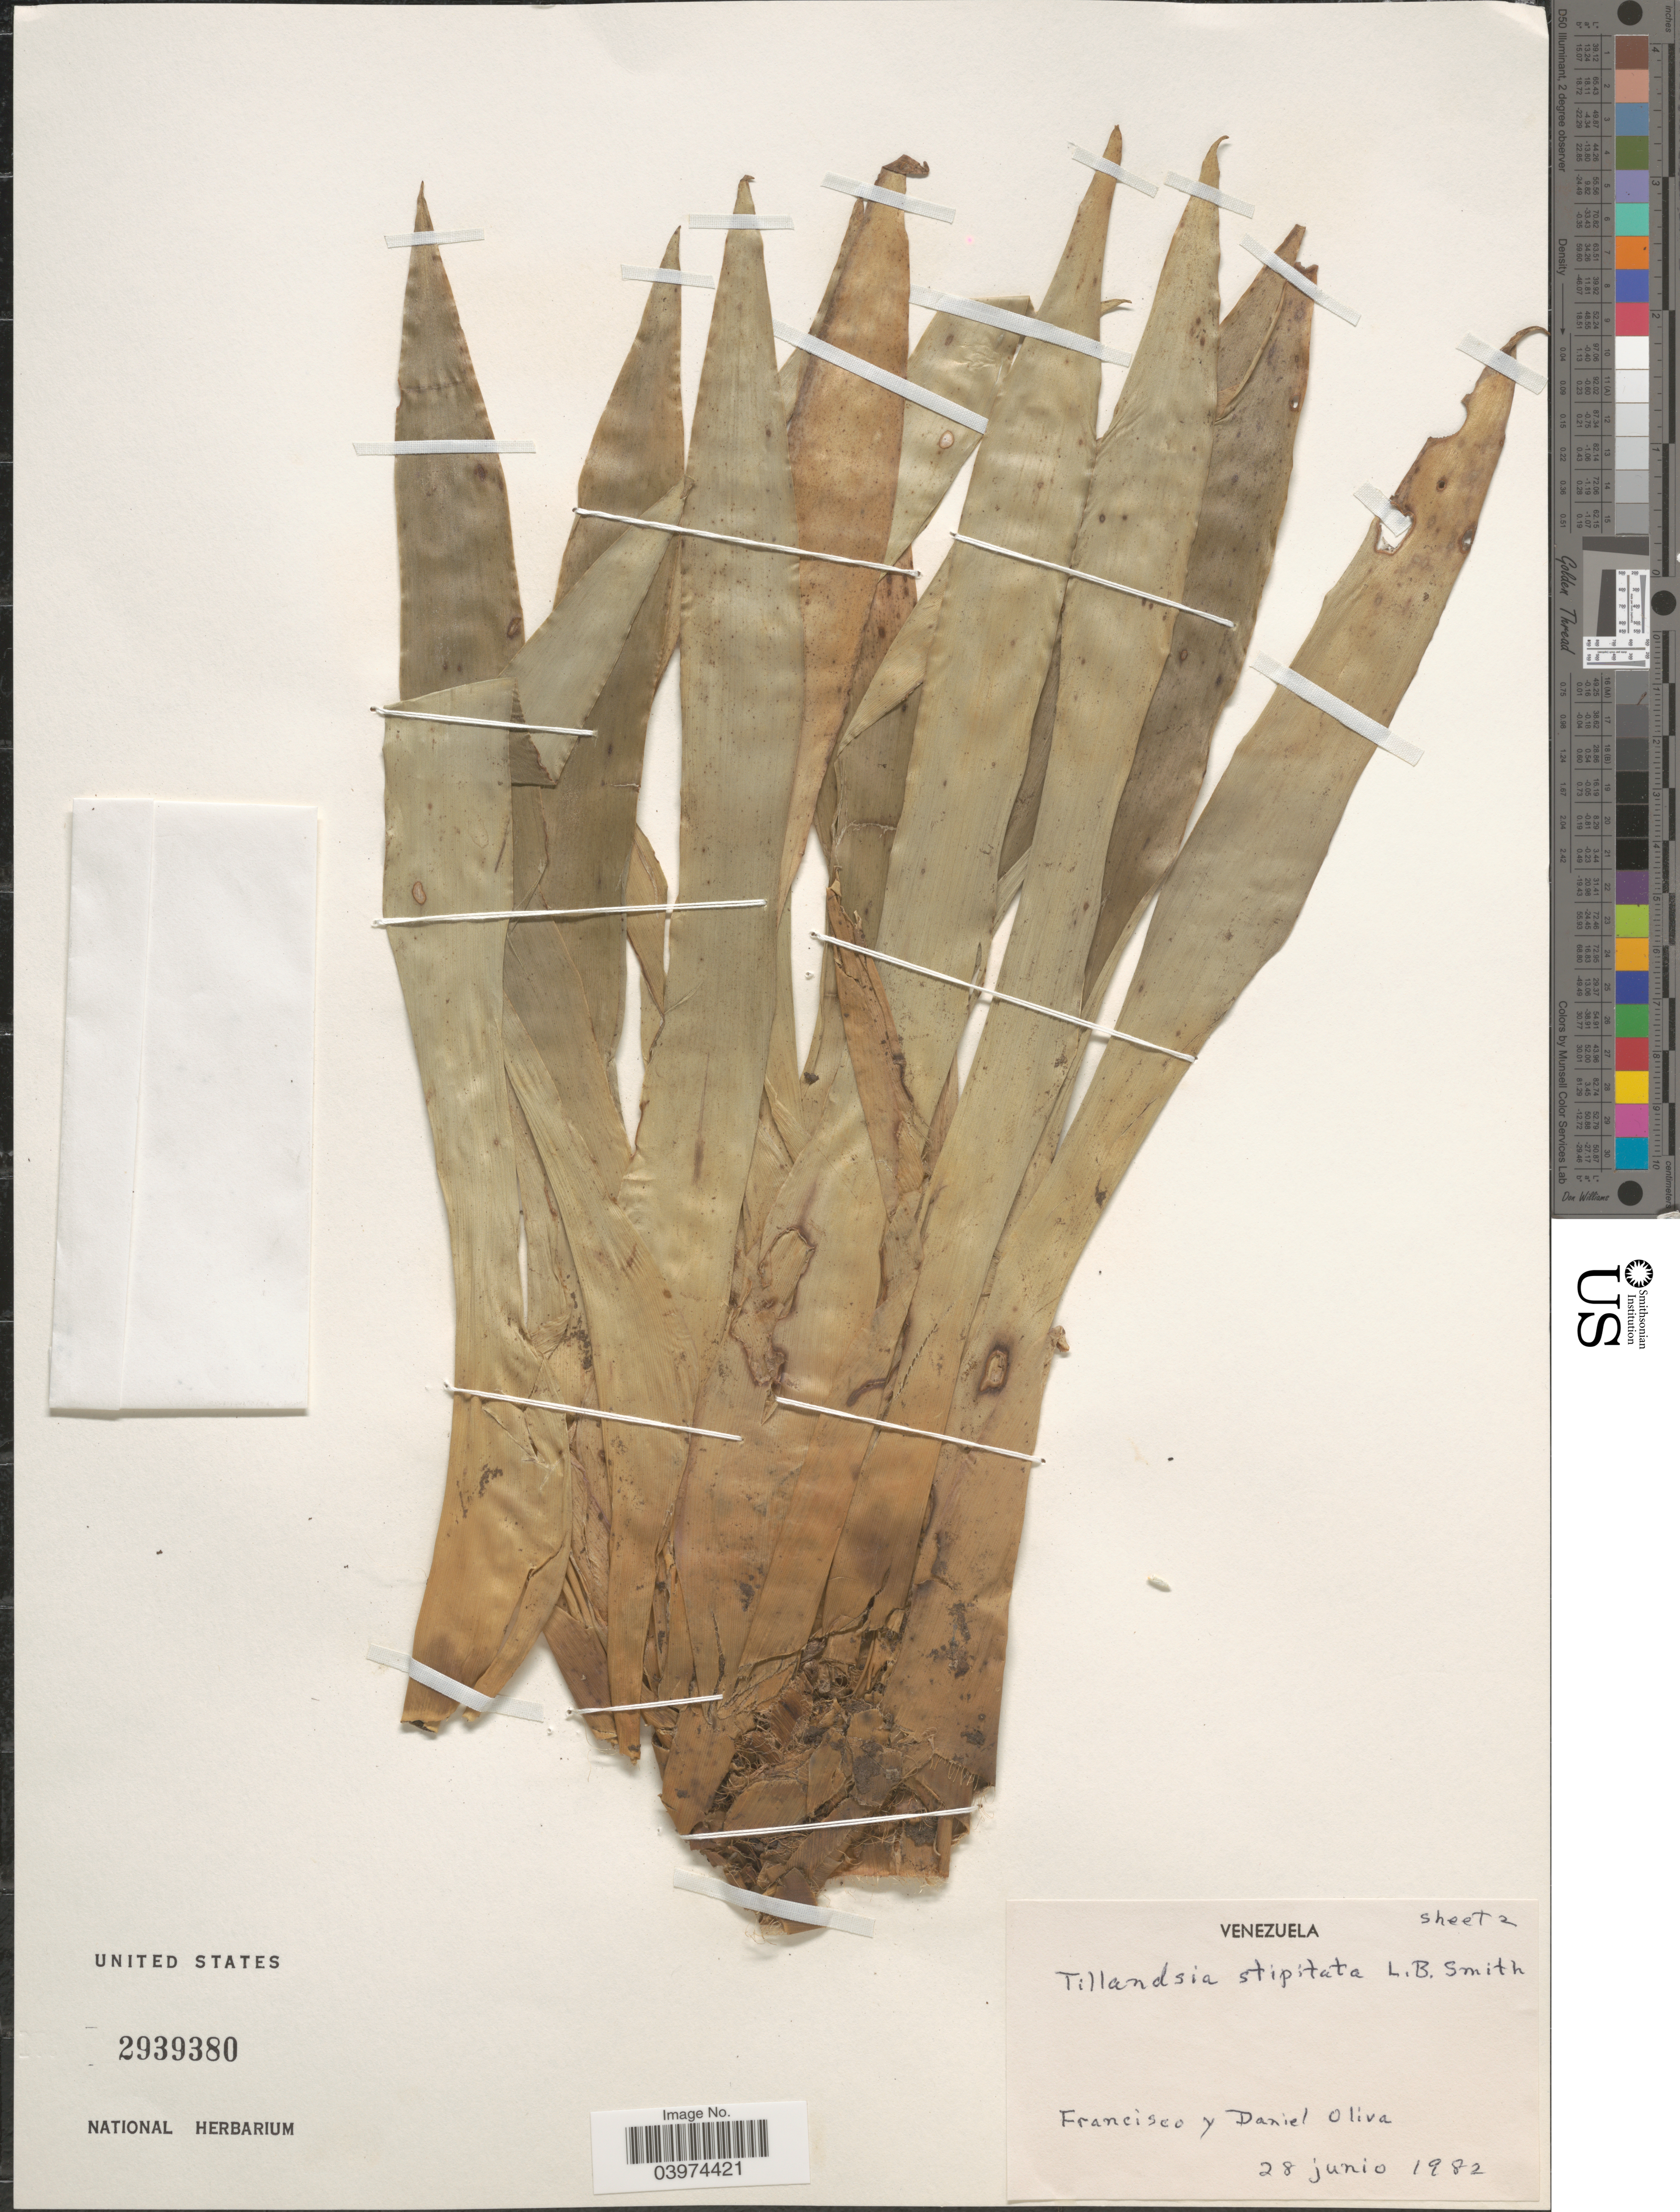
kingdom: Plantae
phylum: Tracheophyta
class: Liliopsida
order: Poales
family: Bromeliaceae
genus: Tillandsia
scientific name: Tillandsia stipitata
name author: L.B. Sm.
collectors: -- Francisco & D. Oliva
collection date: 1982-06-28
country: Venezuela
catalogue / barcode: US 2939380